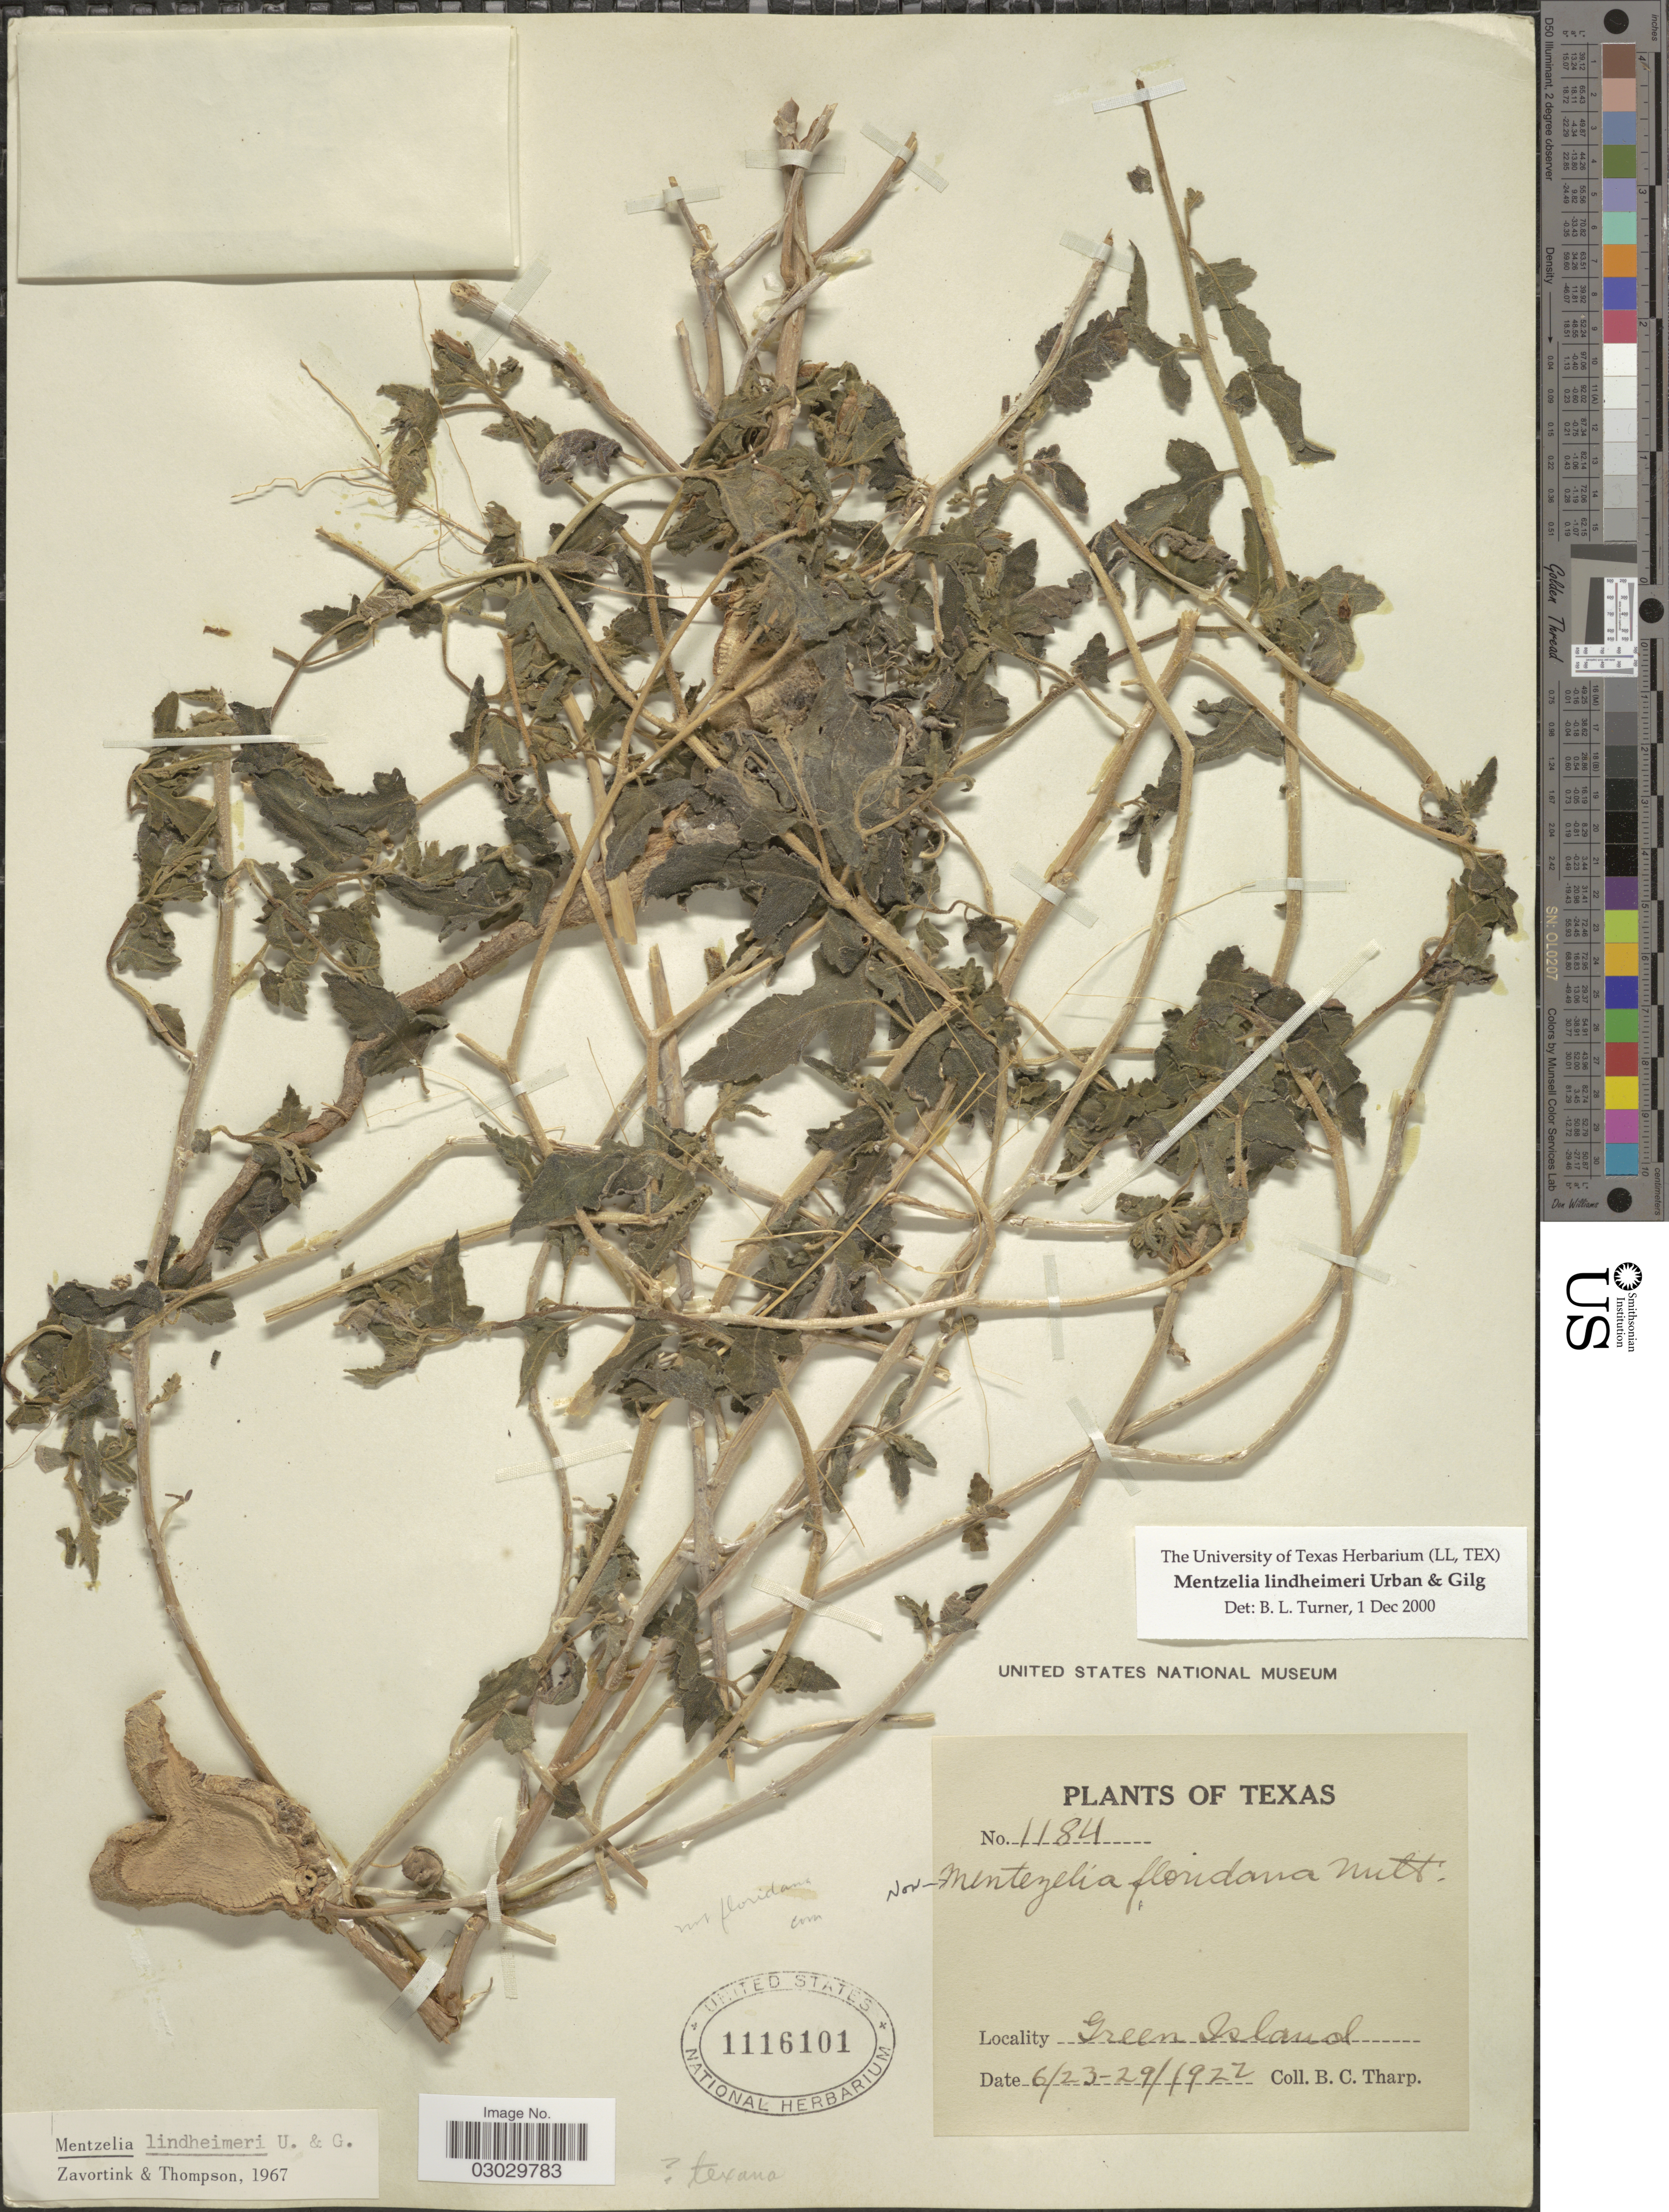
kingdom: Plantae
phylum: Tracheophyta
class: Magnoliopsida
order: Cornales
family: Loasaceae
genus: Mentzelia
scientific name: Mentzelia lindheimeri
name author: Urb. & Gilg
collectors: B. C. Tharp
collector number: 1184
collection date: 1922-06-23/1922-06-29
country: United States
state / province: Texas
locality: Green Island.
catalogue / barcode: US 1116101